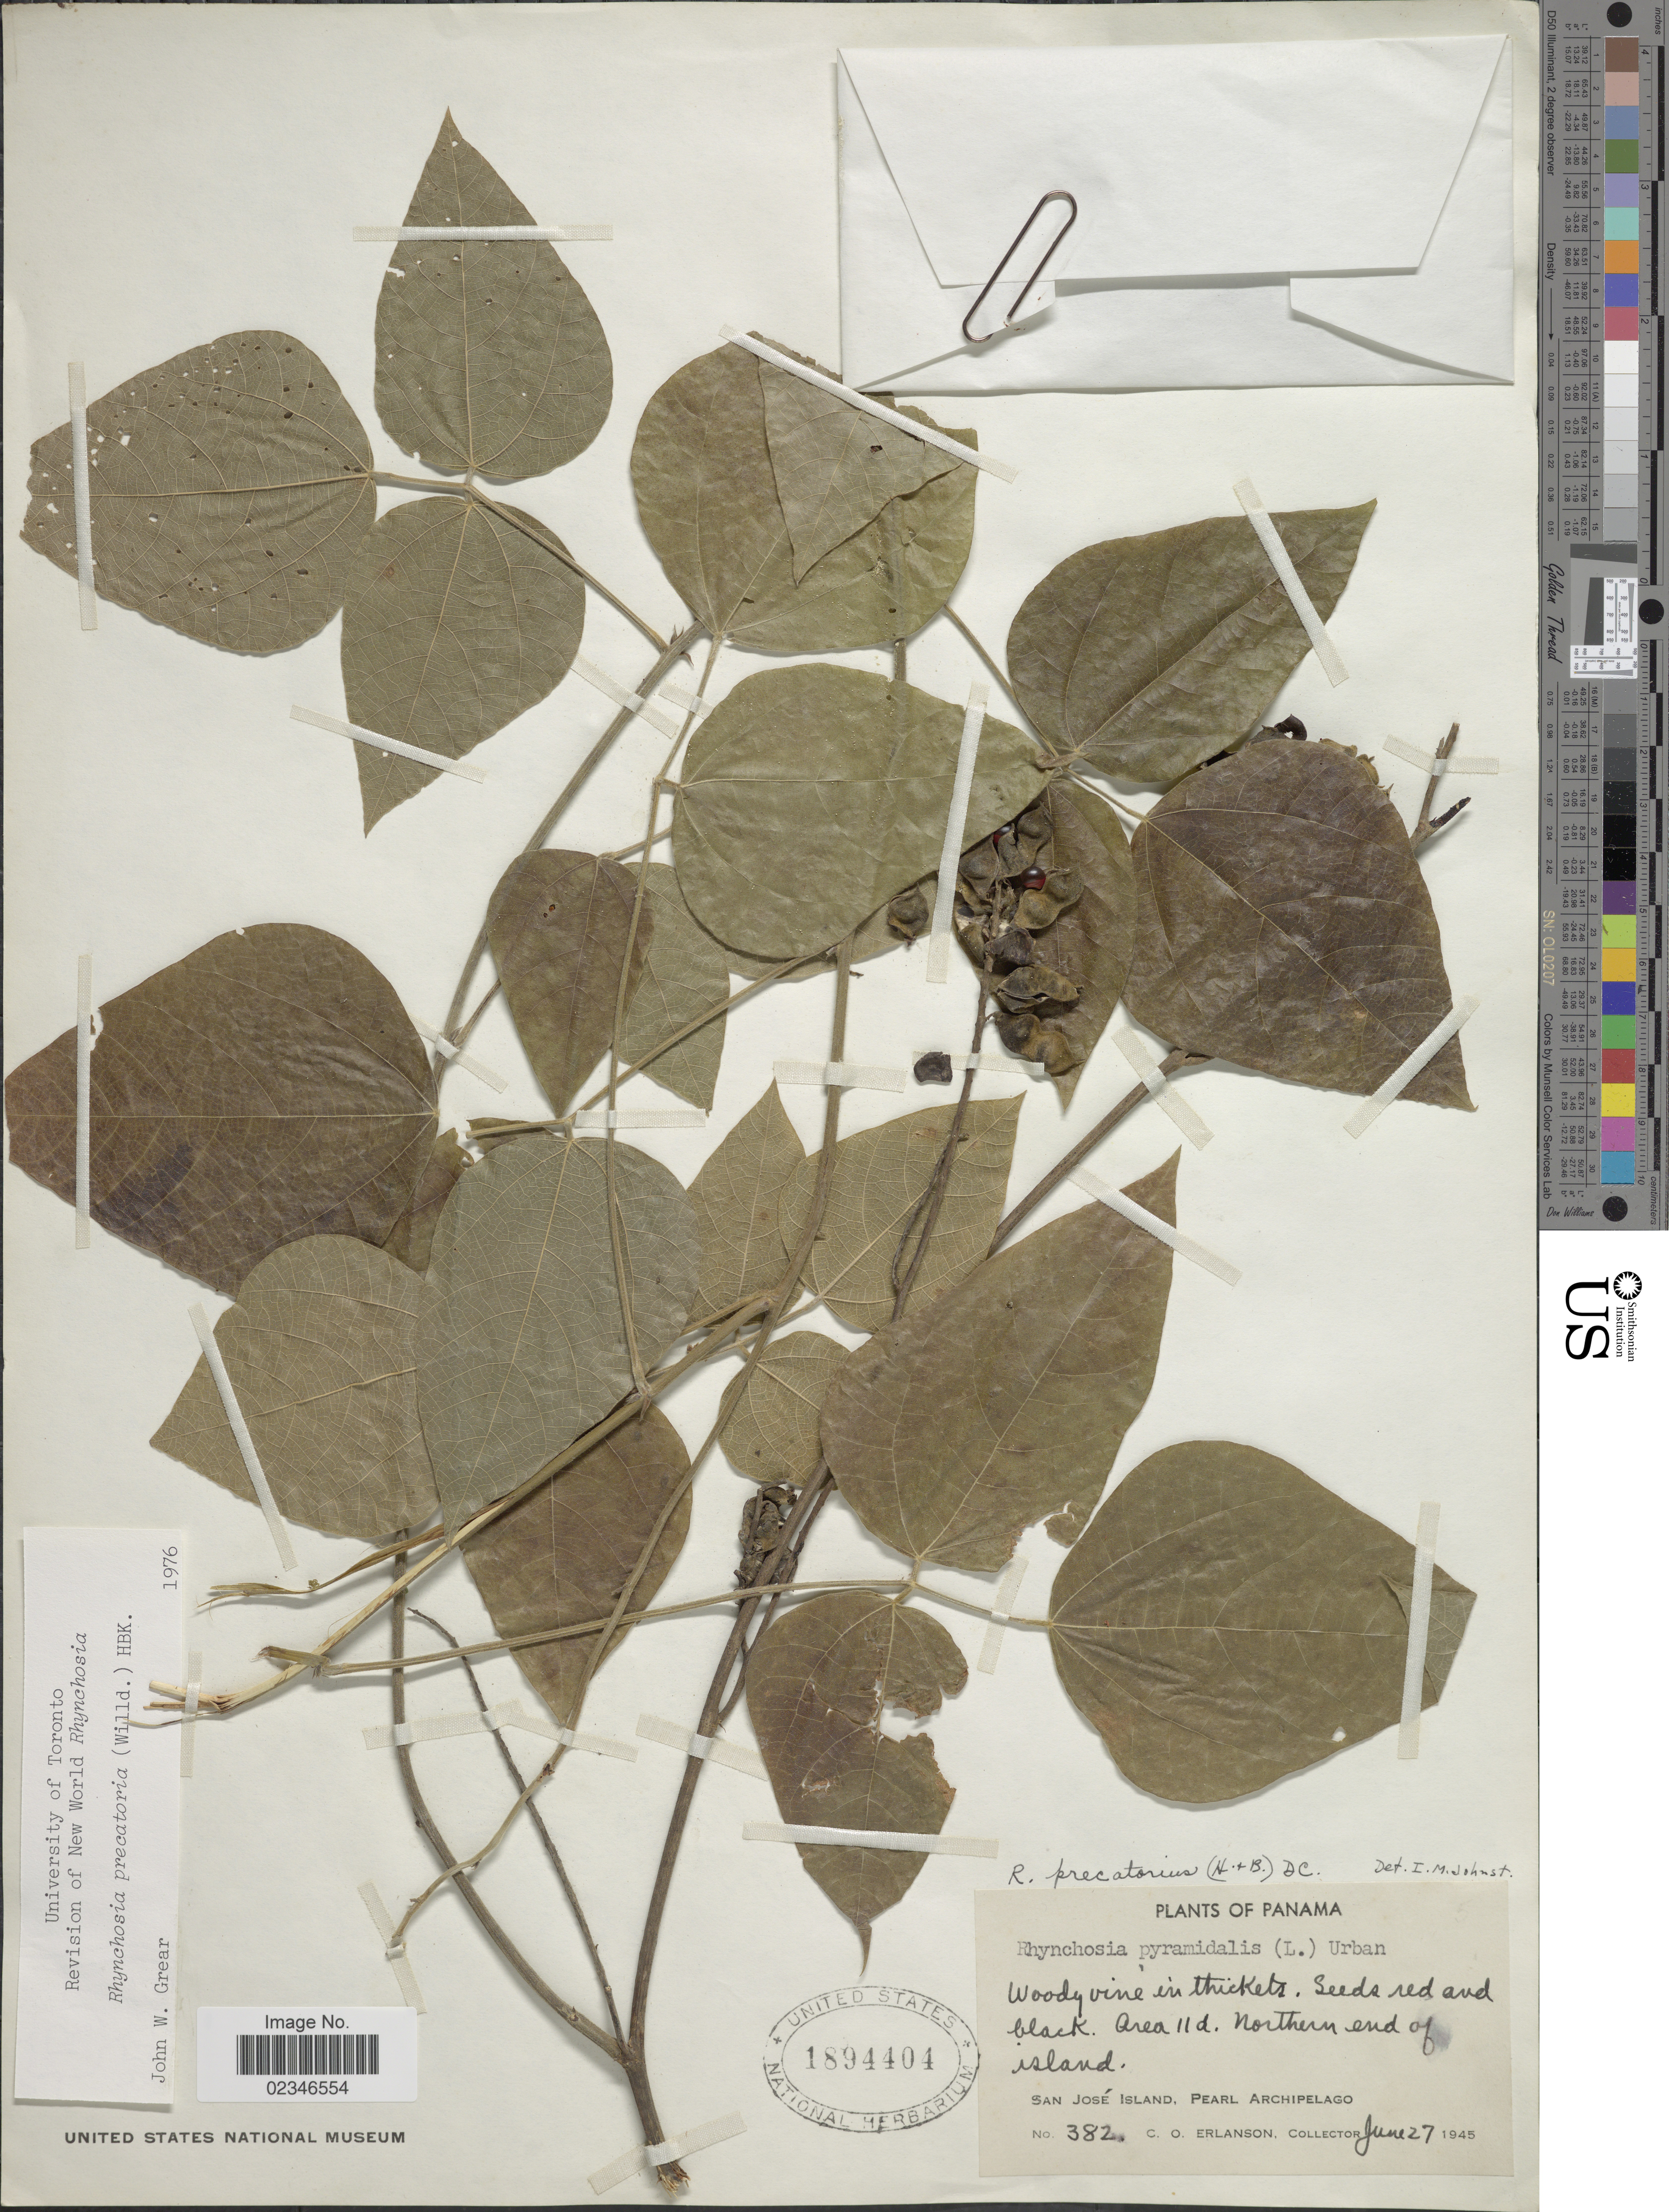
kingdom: Plantae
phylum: Tracheophyta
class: Magnoliopsida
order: Fabales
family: Fabaceae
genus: Rhynchosia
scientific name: Rhynchosia precatoria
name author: (Willd.) DC.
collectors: C. O. Erlanson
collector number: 382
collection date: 1945-06-27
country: Panama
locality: San Jose Island, Pearl Archipelago, Area II d., Northern end of Island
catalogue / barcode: US 1894404